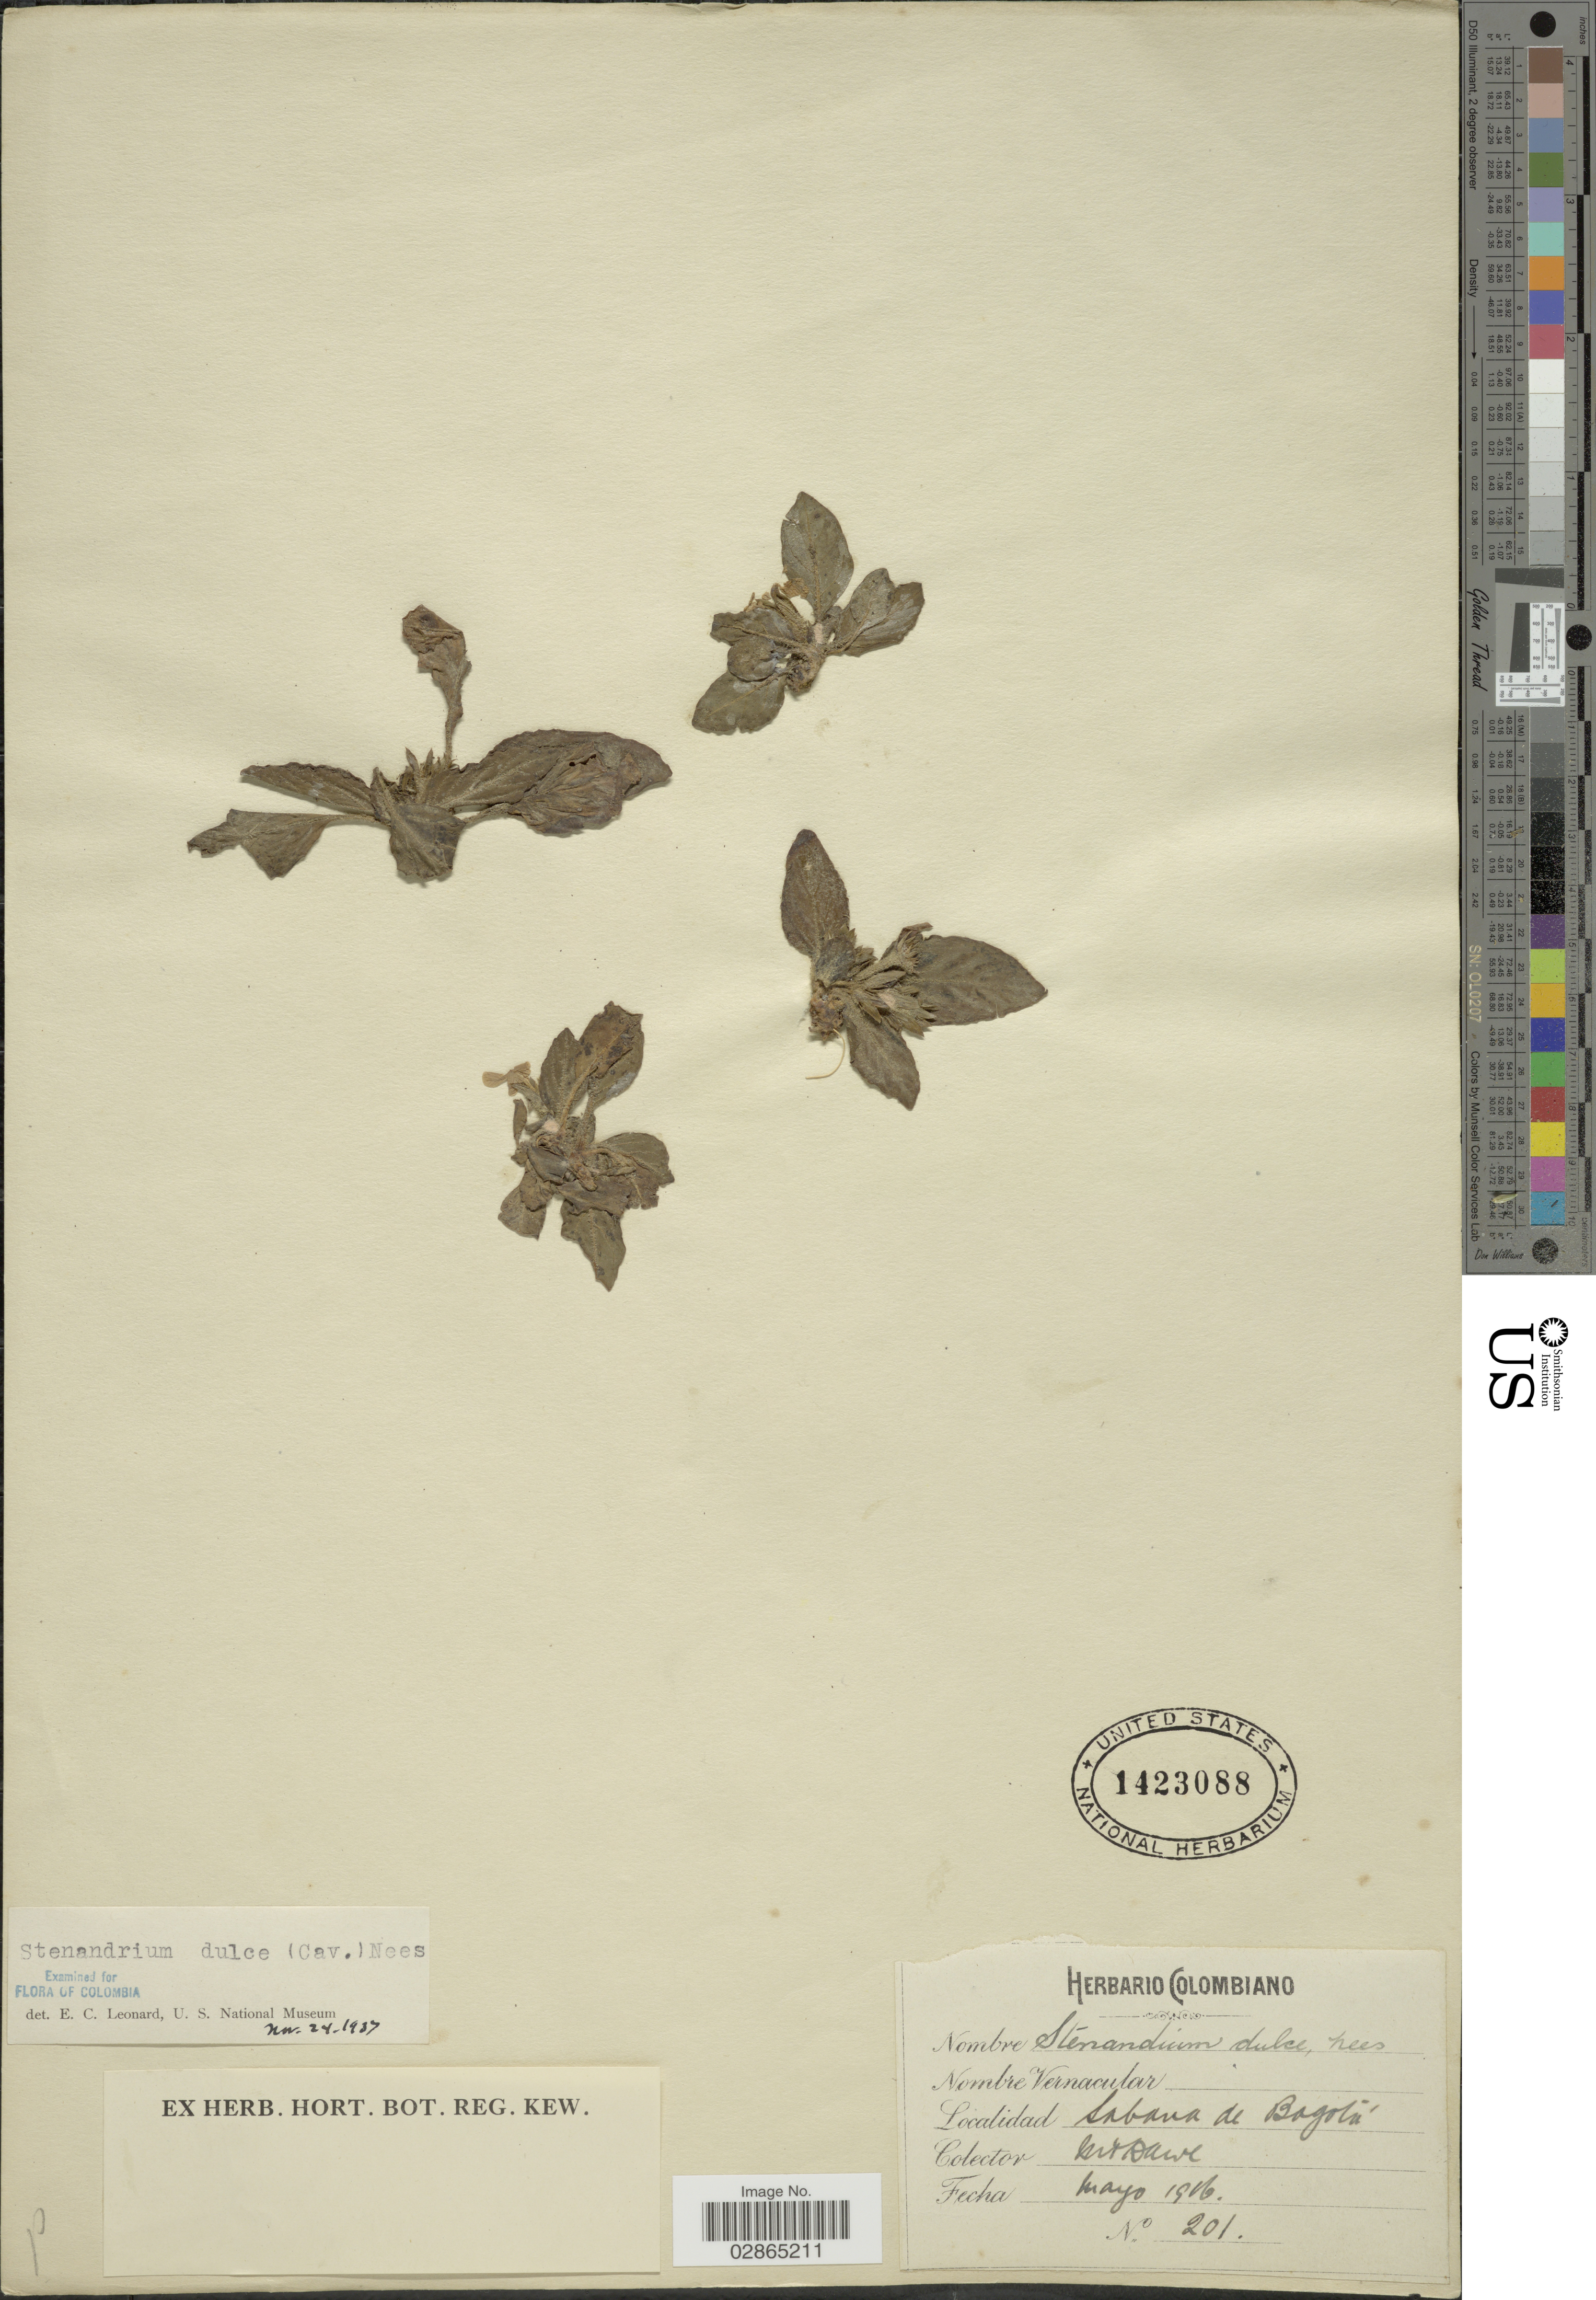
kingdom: Plantae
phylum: Tracheophyta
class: Magnoliopsida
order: Lamiales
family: Acanthaceae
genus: Stenandrium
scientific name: Stenandrium dulce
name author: (Cav.) Nees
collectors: M. T. Dawe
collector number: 201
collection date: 1906-05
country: Colombia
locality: Sabana de Bogotá.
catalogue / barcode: US 1423088